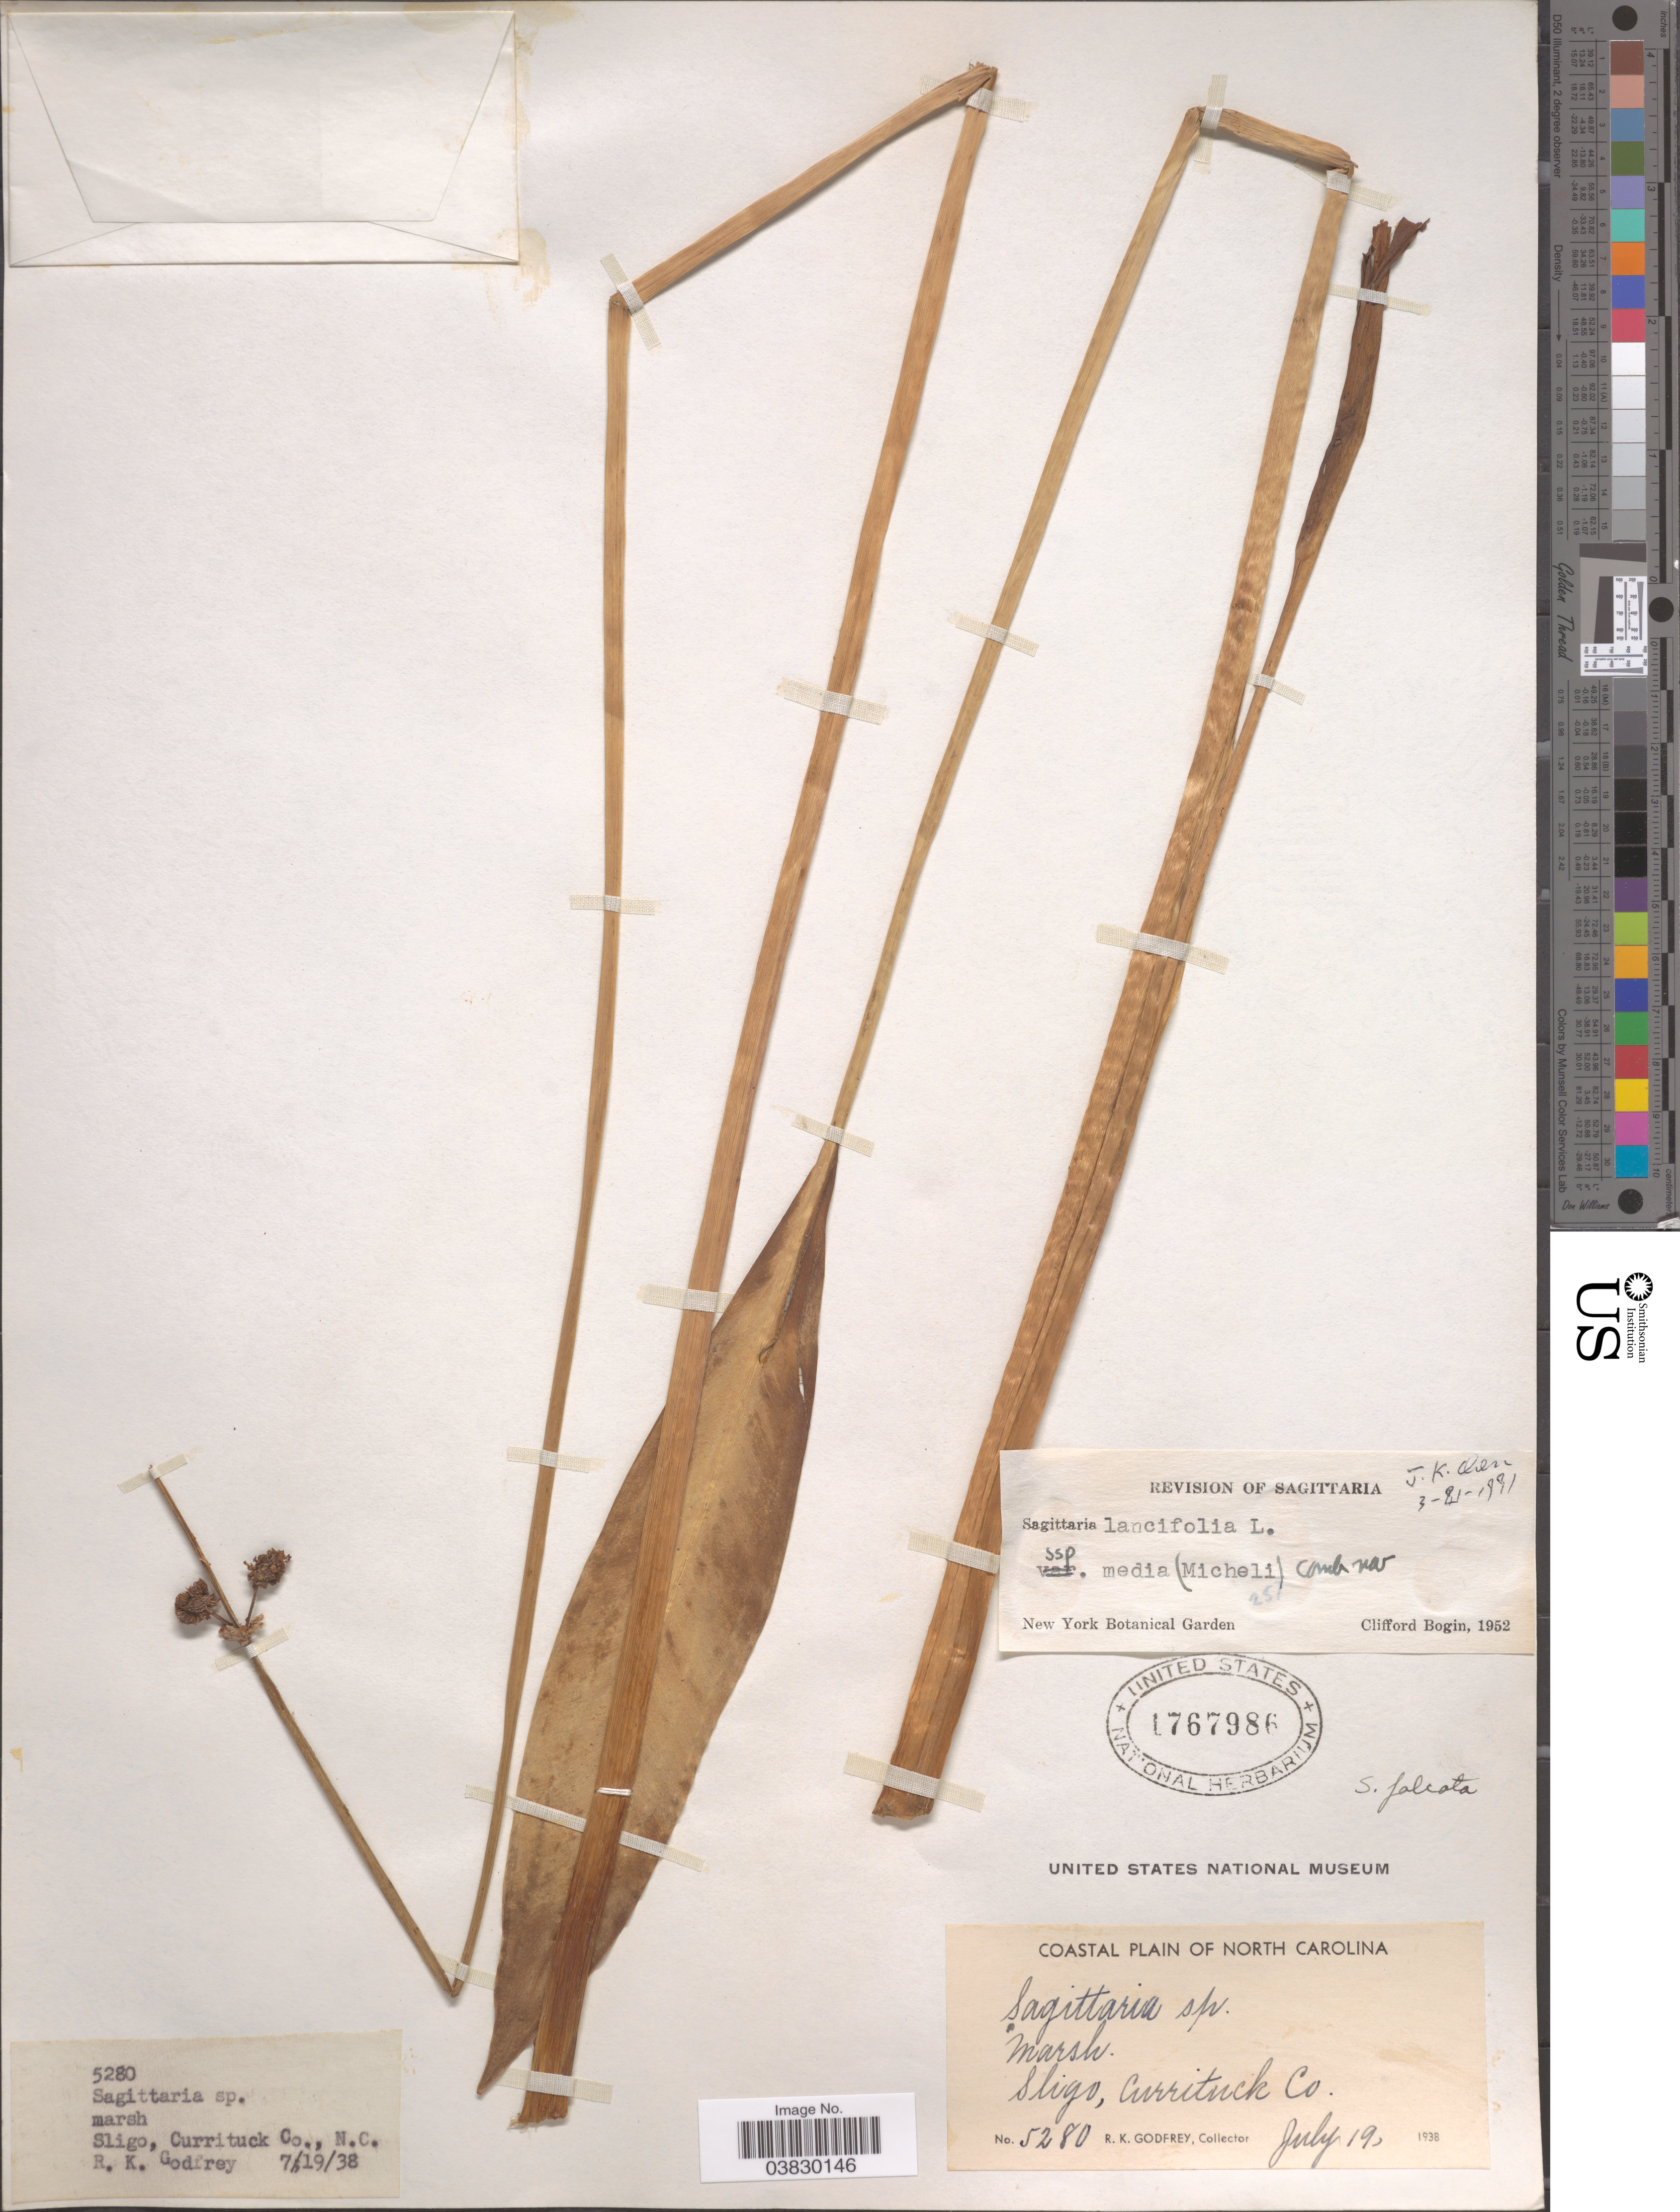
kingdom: Plantae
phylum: Tracheophyta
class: Liliopsida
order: Alismatales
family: Alismataceae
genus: Sagittaria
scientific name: Sagittaria lancifolia subsp. media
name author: (Micheli) Bogin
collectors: R. K. Godfrey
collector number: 5280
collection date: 1938-07-19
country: United States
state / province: North Carolina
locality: Coastal Plain of North Carolina. Sligo, Currituck Co.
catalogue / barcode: US 1767986